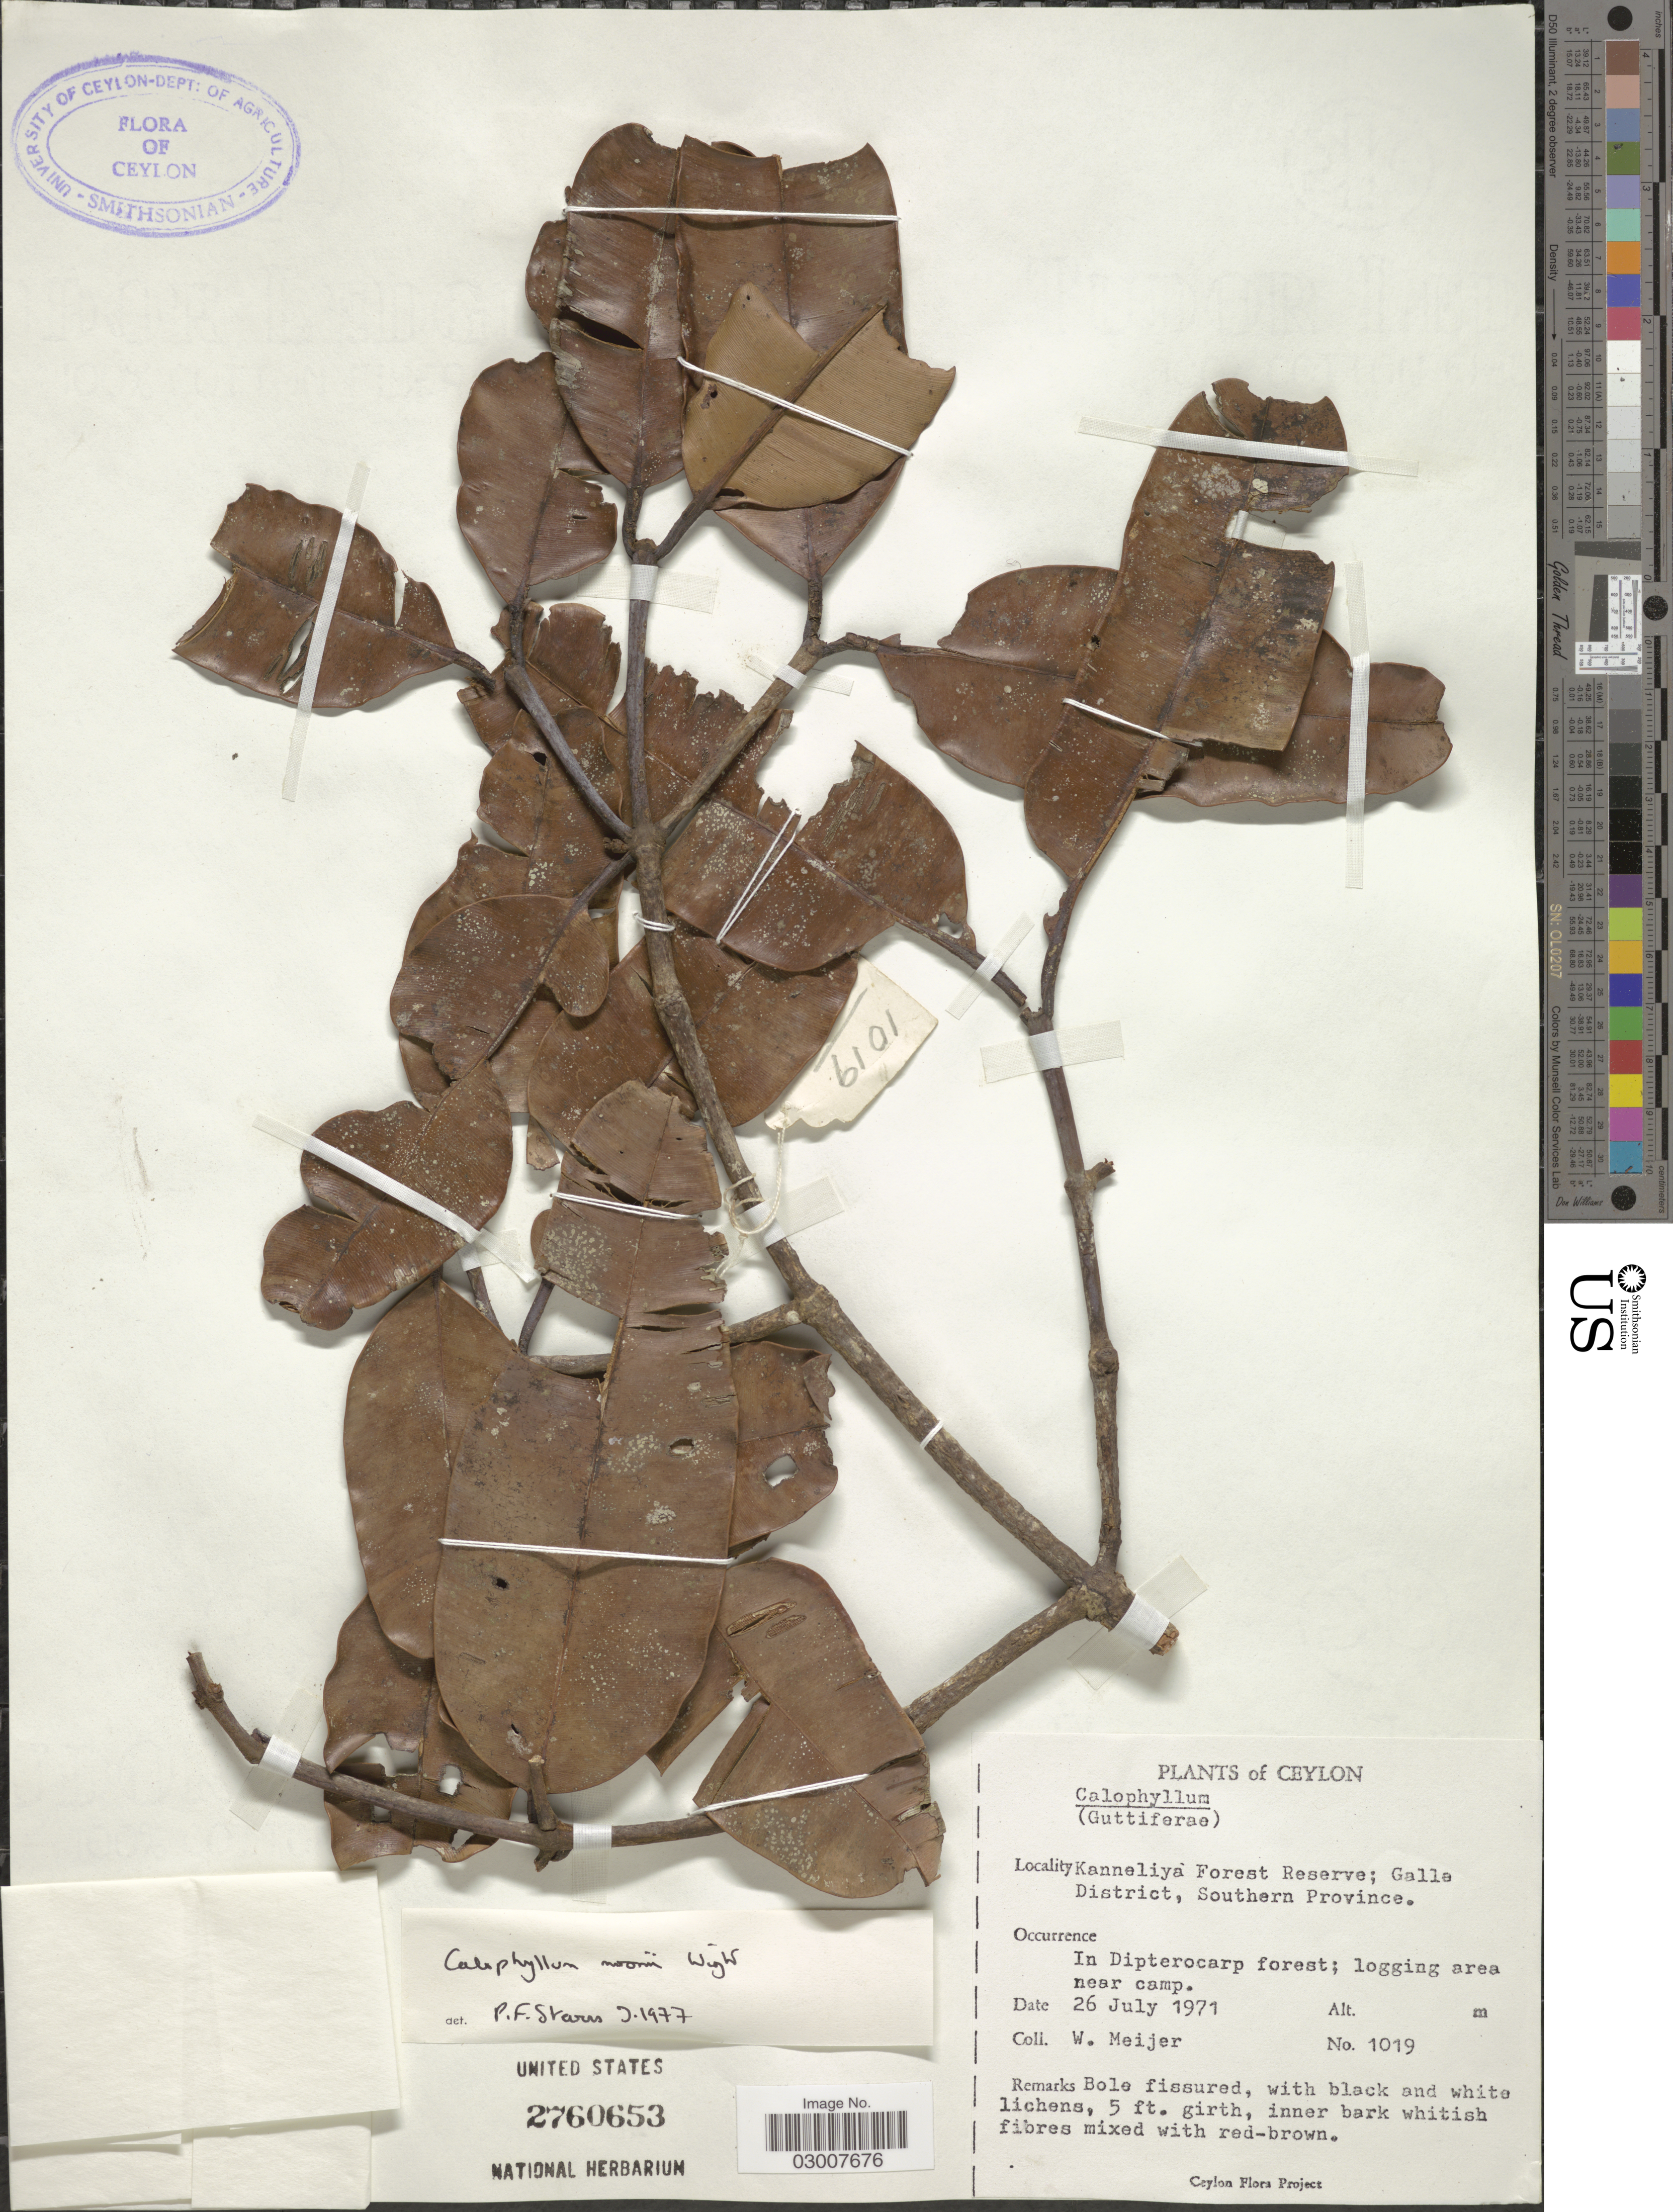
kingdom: Plantae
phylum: Tracheophyta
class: Magnoliopsida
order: Malpighiales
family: Calophyllaceae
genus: Calophyllum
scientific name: Calophyllum moonii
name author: Wight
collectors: W. Meijer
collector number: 1019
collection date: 1971-10-26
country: Sri Lanka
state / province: Southern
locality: Ceylon. Kanneliya Forest Reserve; Galle District. Logging area near camp.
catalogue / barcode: US 2760653